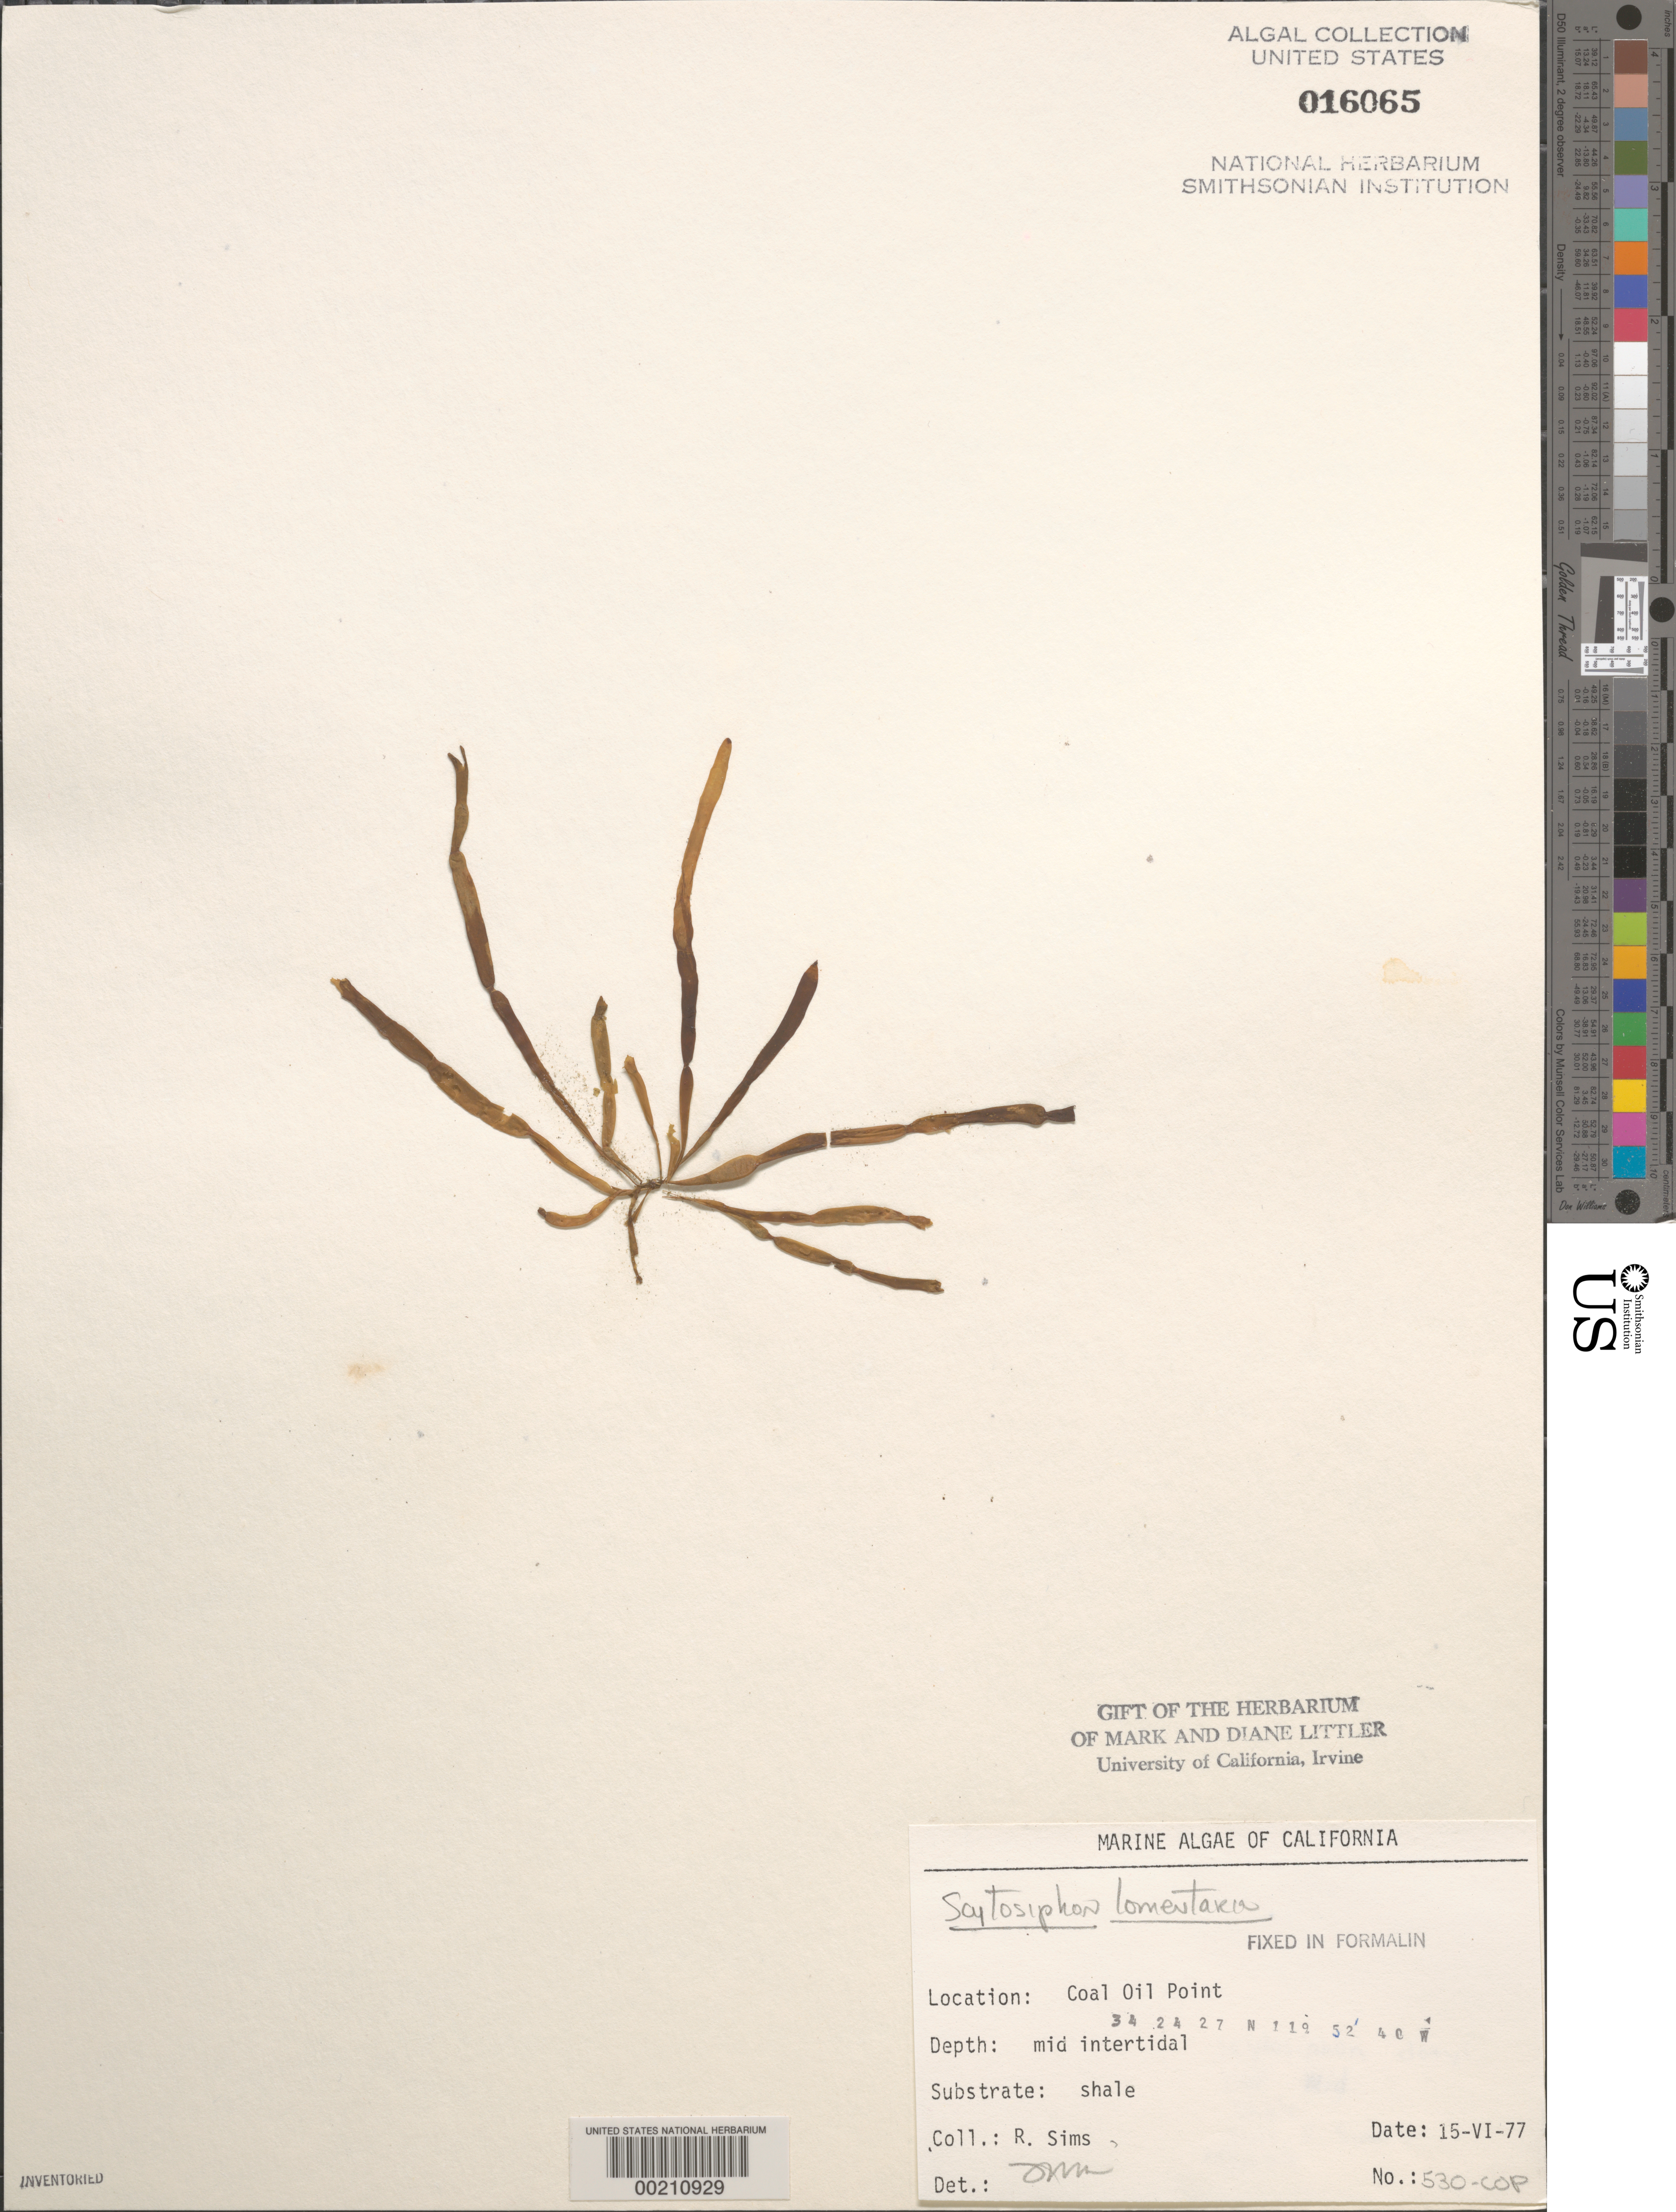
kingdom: Chromista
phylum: Ochrophyta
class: Phaeophyceae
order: Scytosiphonales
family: Scytosiphonaceae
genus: Scytosiphon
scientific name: Scytosiphon lomentaria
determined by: Murray, S. N.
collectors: R. H. Sims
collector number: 530-cop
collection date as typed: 15 Jun 1977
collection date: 1977-06-15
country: United States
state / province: California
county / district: Santa Barbara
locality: Coal Oil Point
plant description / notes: BLM-SOCALBIGHT Rocky Intertidal Survey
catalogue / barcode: US 16065